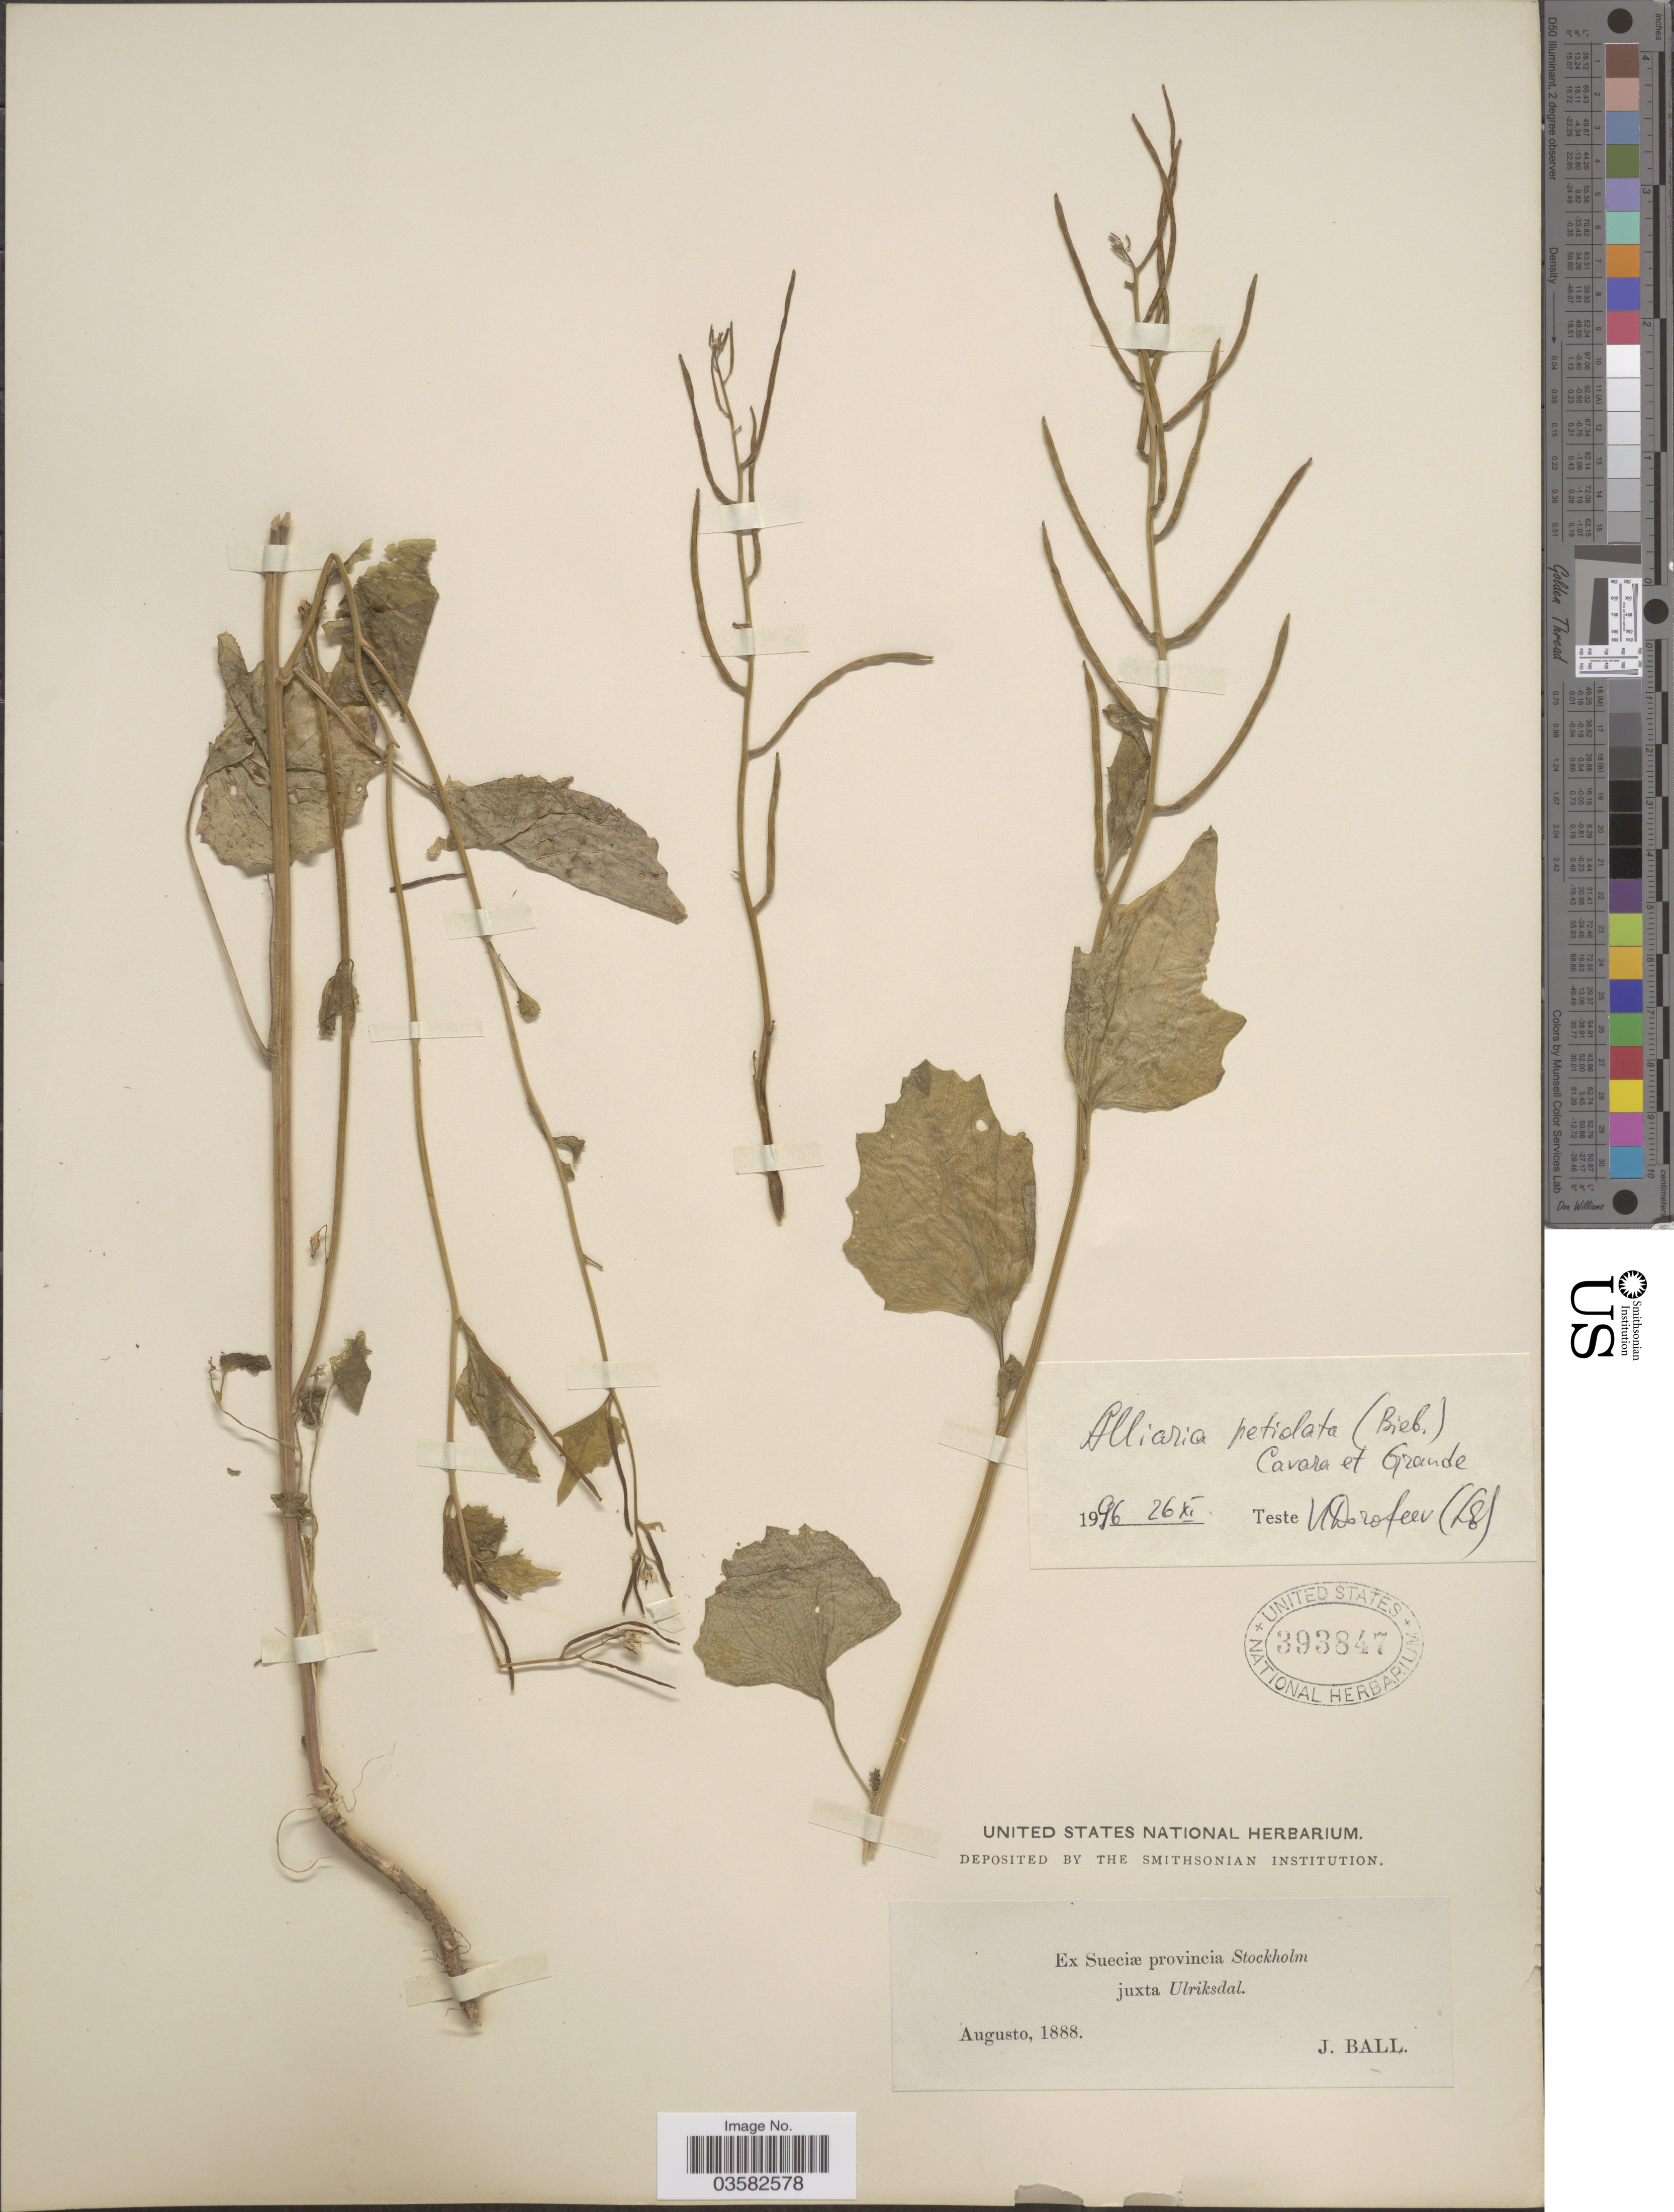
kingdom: Plantae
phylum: Tracheophyta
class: Magnoliopsida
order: Brassicales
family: Brassicaceae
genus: Alliaria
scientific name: Alliaria petiolata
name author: (M. Bieb.) Cavara & Grande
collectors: J. Ball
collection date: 1888-08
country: Sweden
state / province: Stockholm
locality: Ex Sueciæ provincia Stockholm juxta Ulriksdal.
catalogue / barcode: US 393847